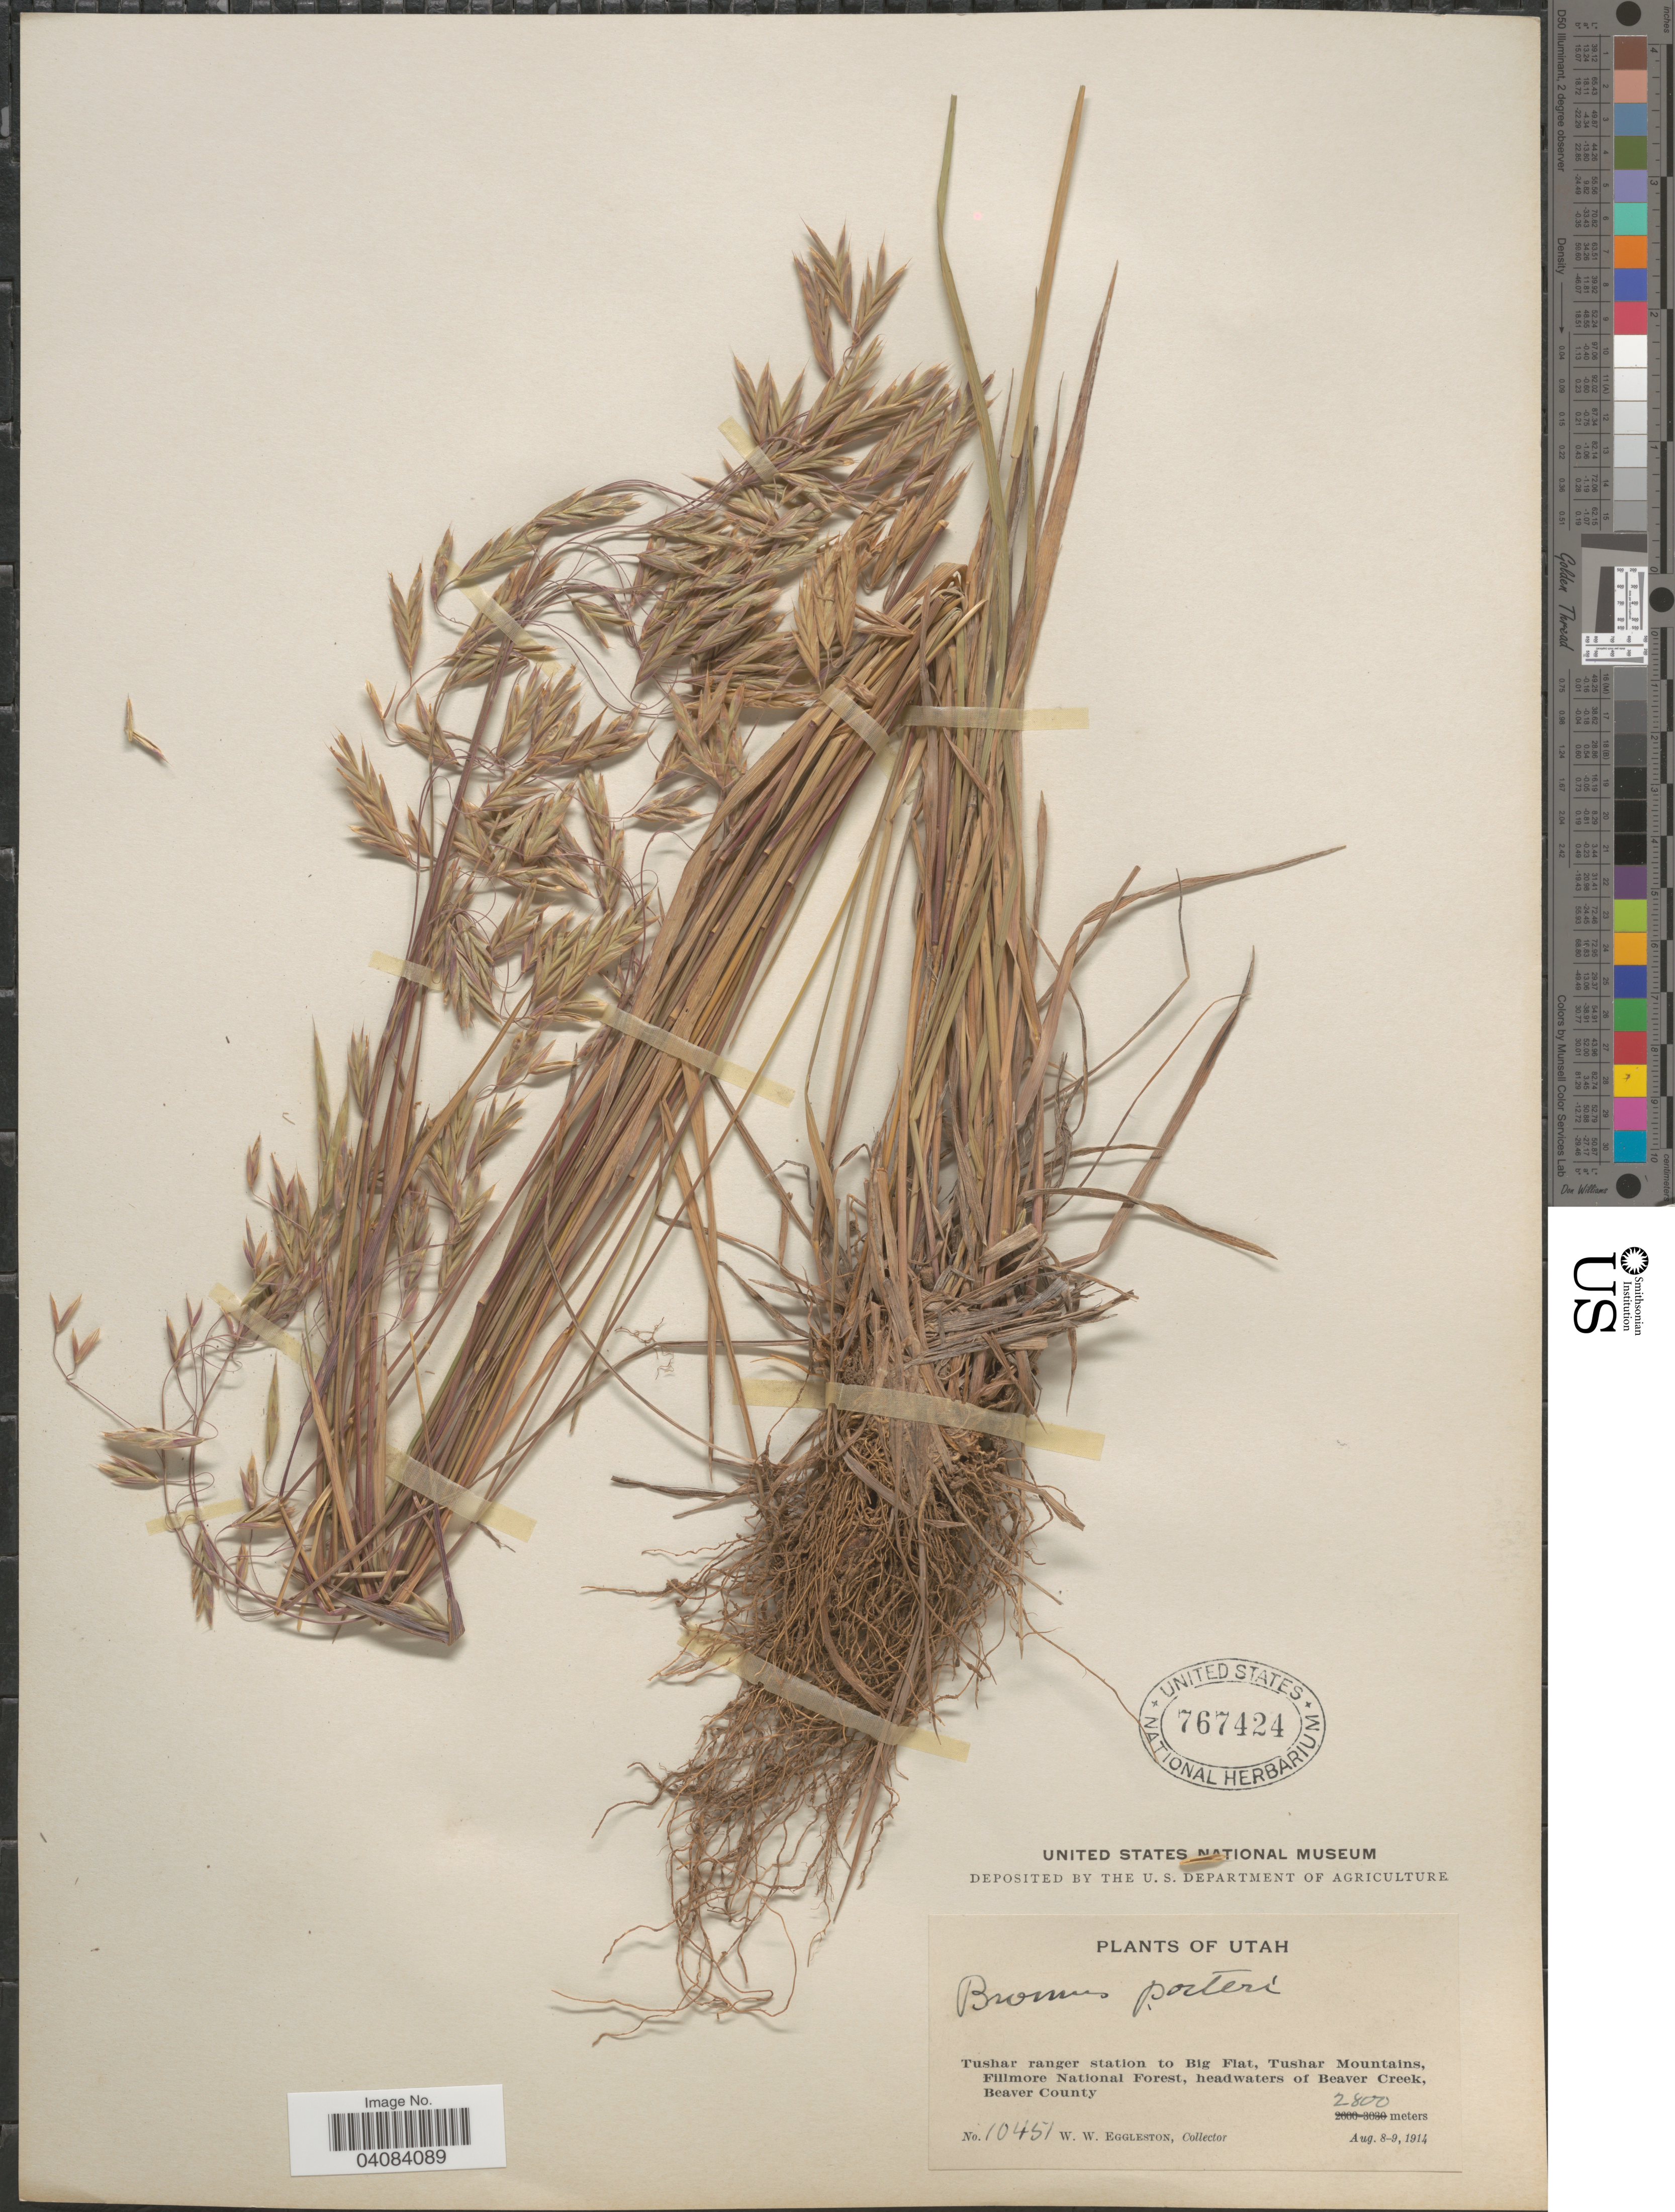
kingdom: Plantae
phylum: Tracheophyta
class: Liliopsida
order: Poales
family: Poaceae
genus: Bromus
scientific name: Bromus porteri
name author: (J.M. Coult.) Nash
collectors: W. W. Eggleston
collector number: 10451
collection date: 1914-08-08/1914-08-09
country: United States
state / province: Utah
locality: Tushar ranger station to Big Flat, Tushar Mountains, Fillmore National Forest, headwaters of Beaver Creek, Beaver County.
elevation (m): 2800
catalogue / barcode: US 767424